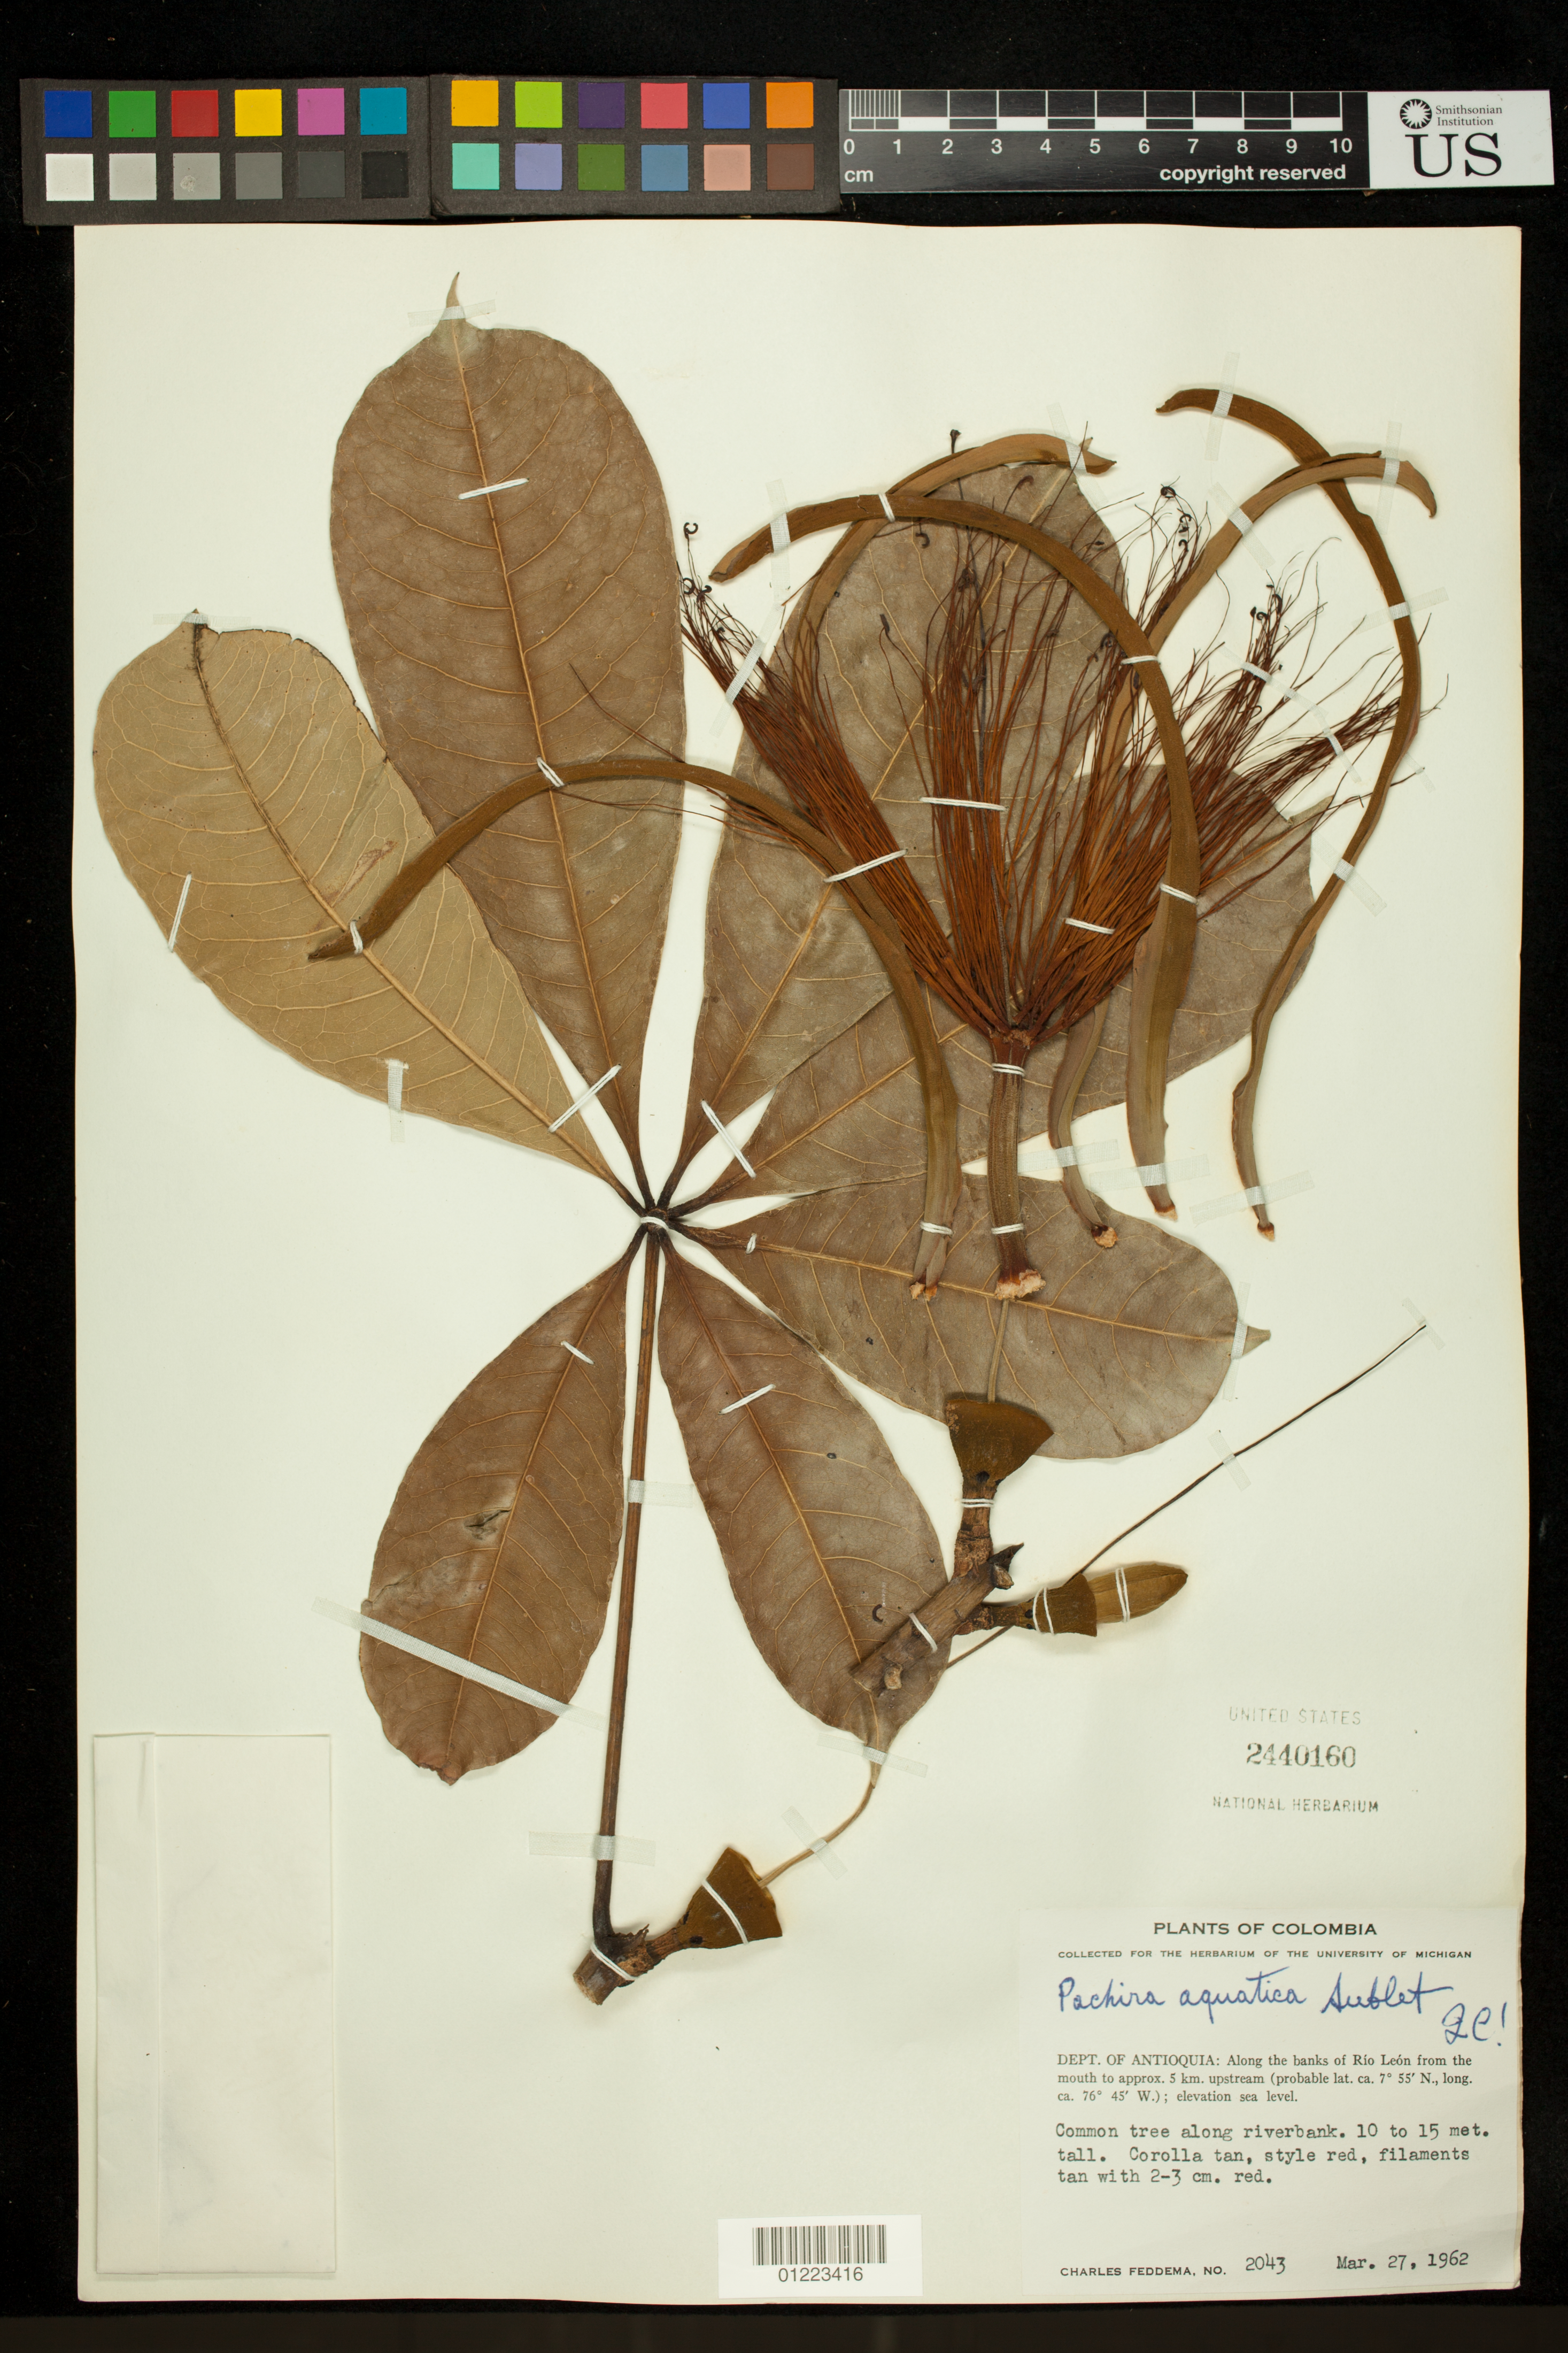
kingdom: Plantae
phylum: Tracheophyta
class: Magnoliopsida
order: Malvales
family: Malvaceae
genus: Pachira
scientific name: Pachira aquatica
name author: Aubl.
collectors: C. Feddema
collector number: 2043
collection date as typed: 3/27/1962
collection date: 1962-03-27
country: Colombia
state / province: Antioquia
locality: Antioquia: Along the banks of Río León from the mouth to approx. 5 km. upstream.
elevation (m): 0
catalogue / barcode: US 2440160